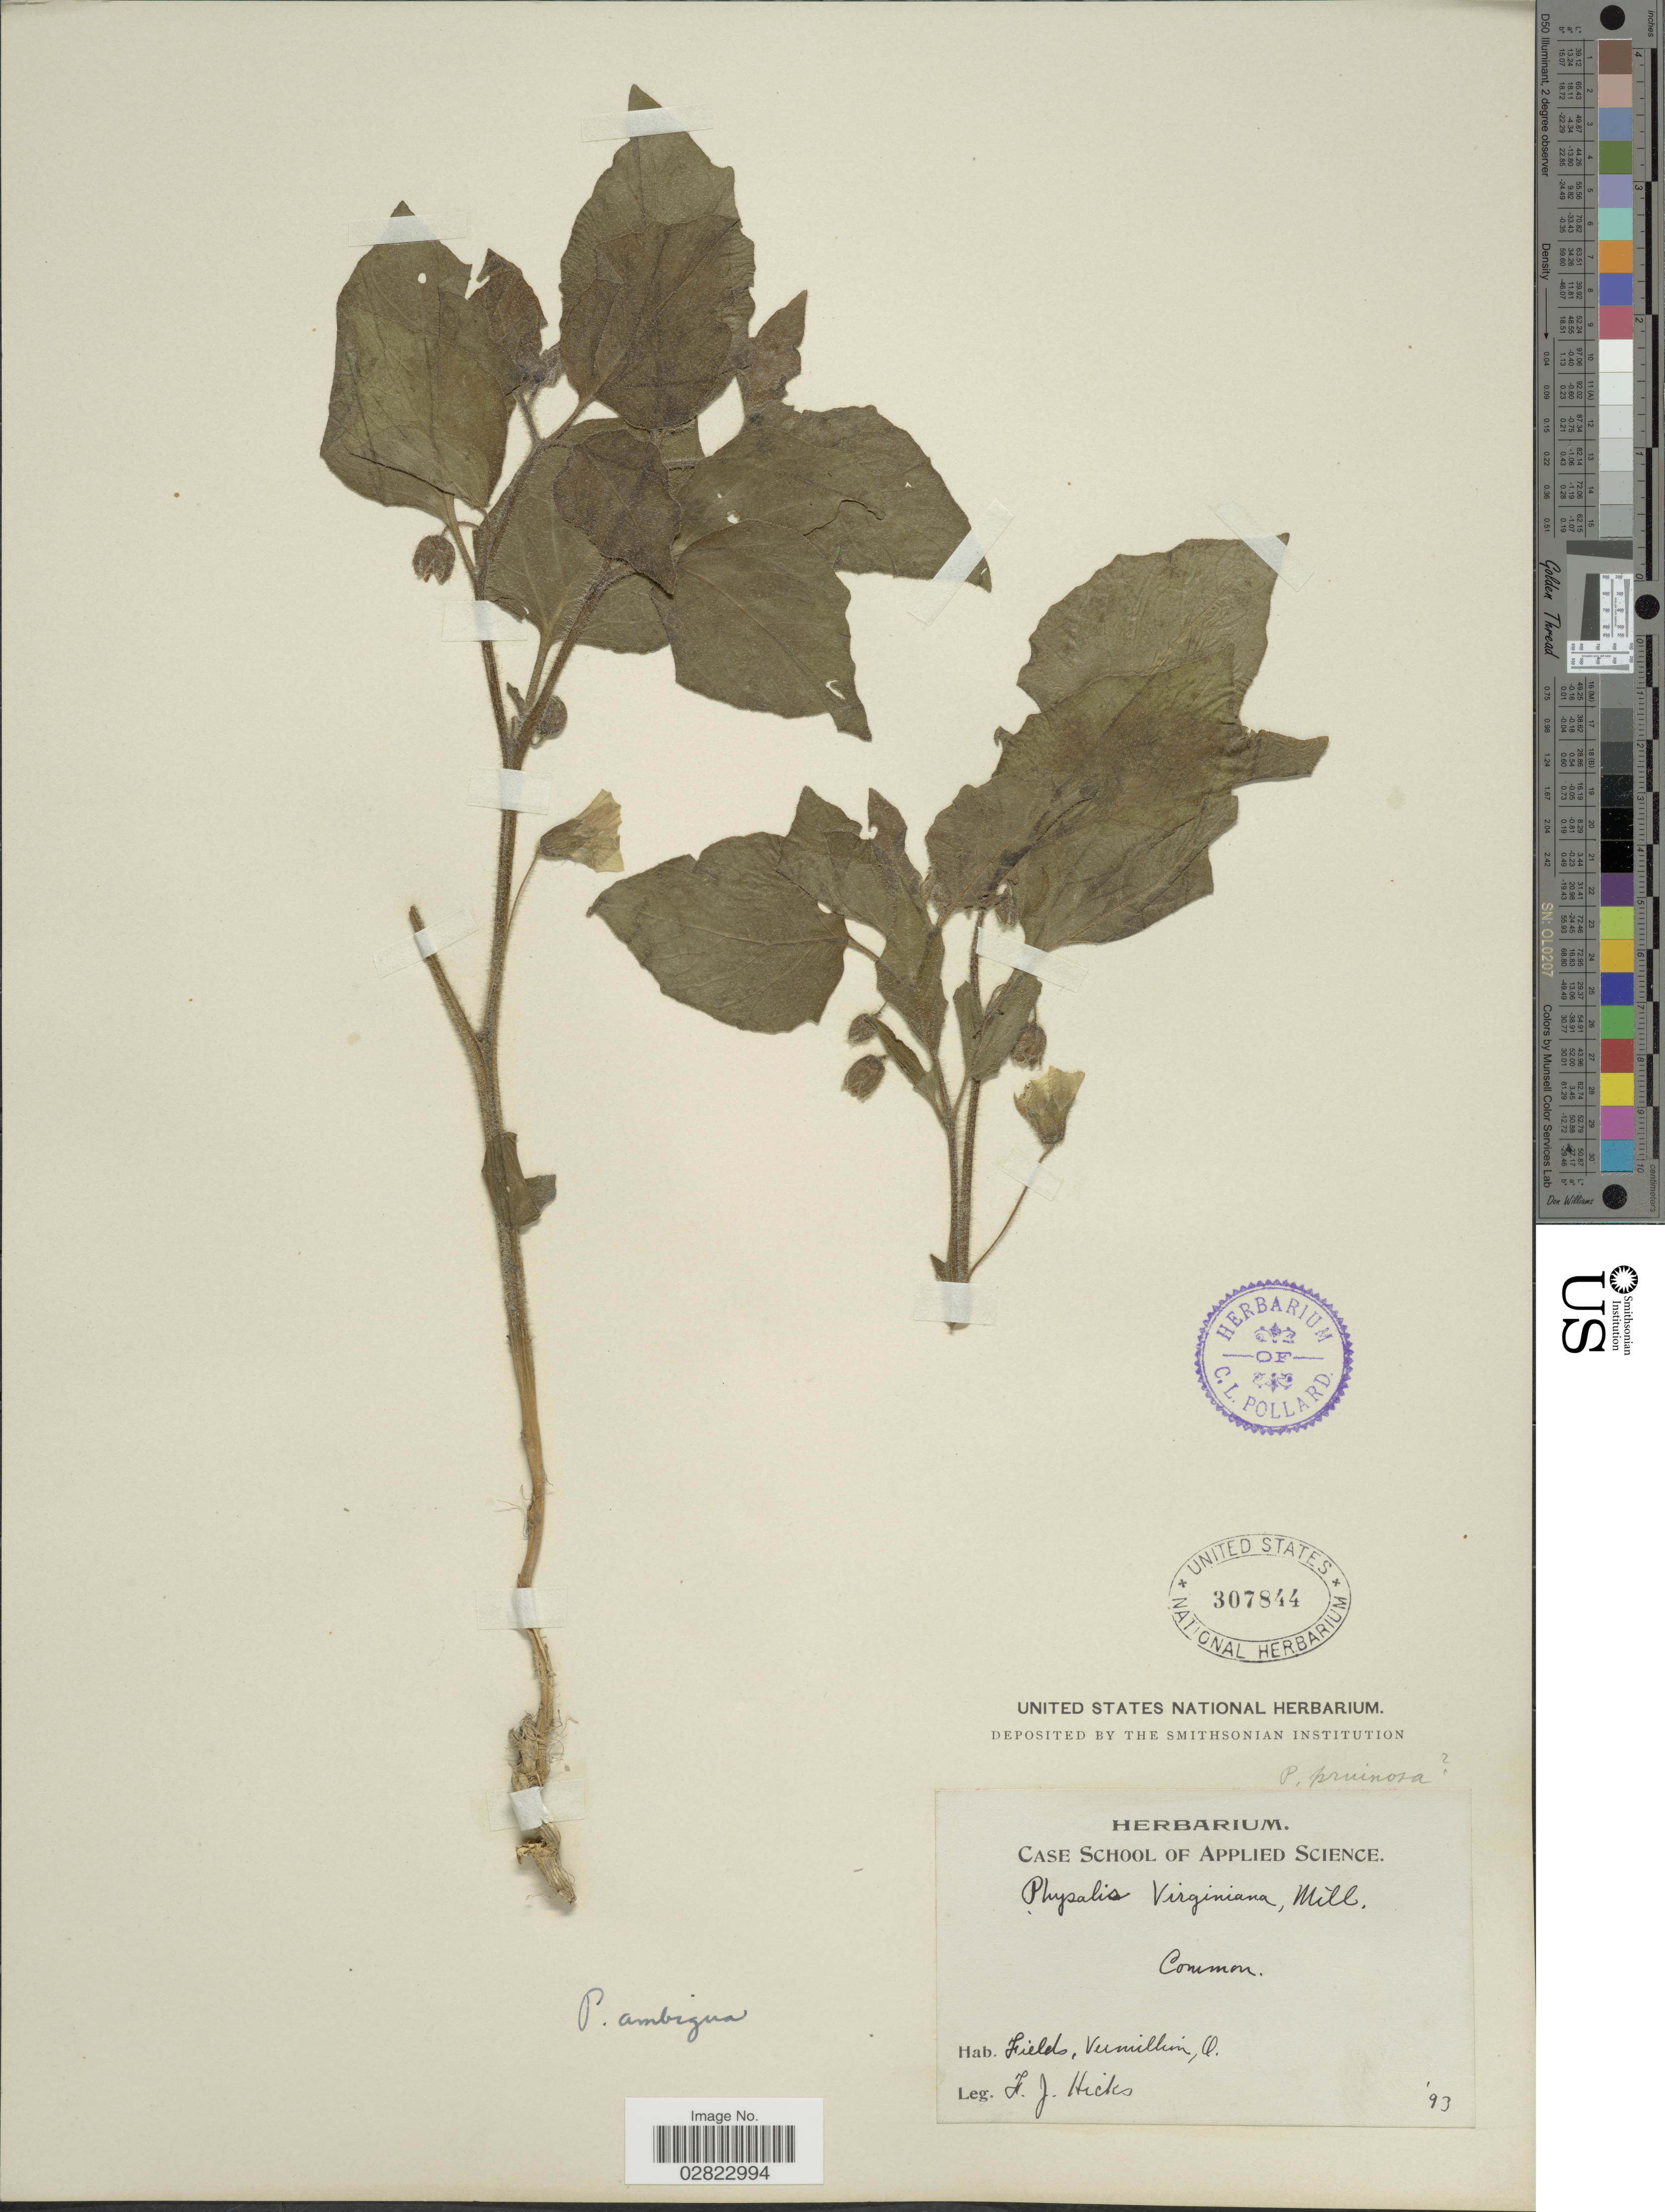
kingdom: Plantae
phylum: Tracheophyta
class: Magnoliopsida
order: Solanales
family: Solanaceae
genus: Physalis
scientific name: Physalis ambigua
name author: (A. Gray) Britton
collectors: L. E. Hicks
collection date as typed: Transcribed d/m/y: //93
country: United States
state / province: Ohio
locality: Fields, Vermillion.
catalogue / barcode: US 307844